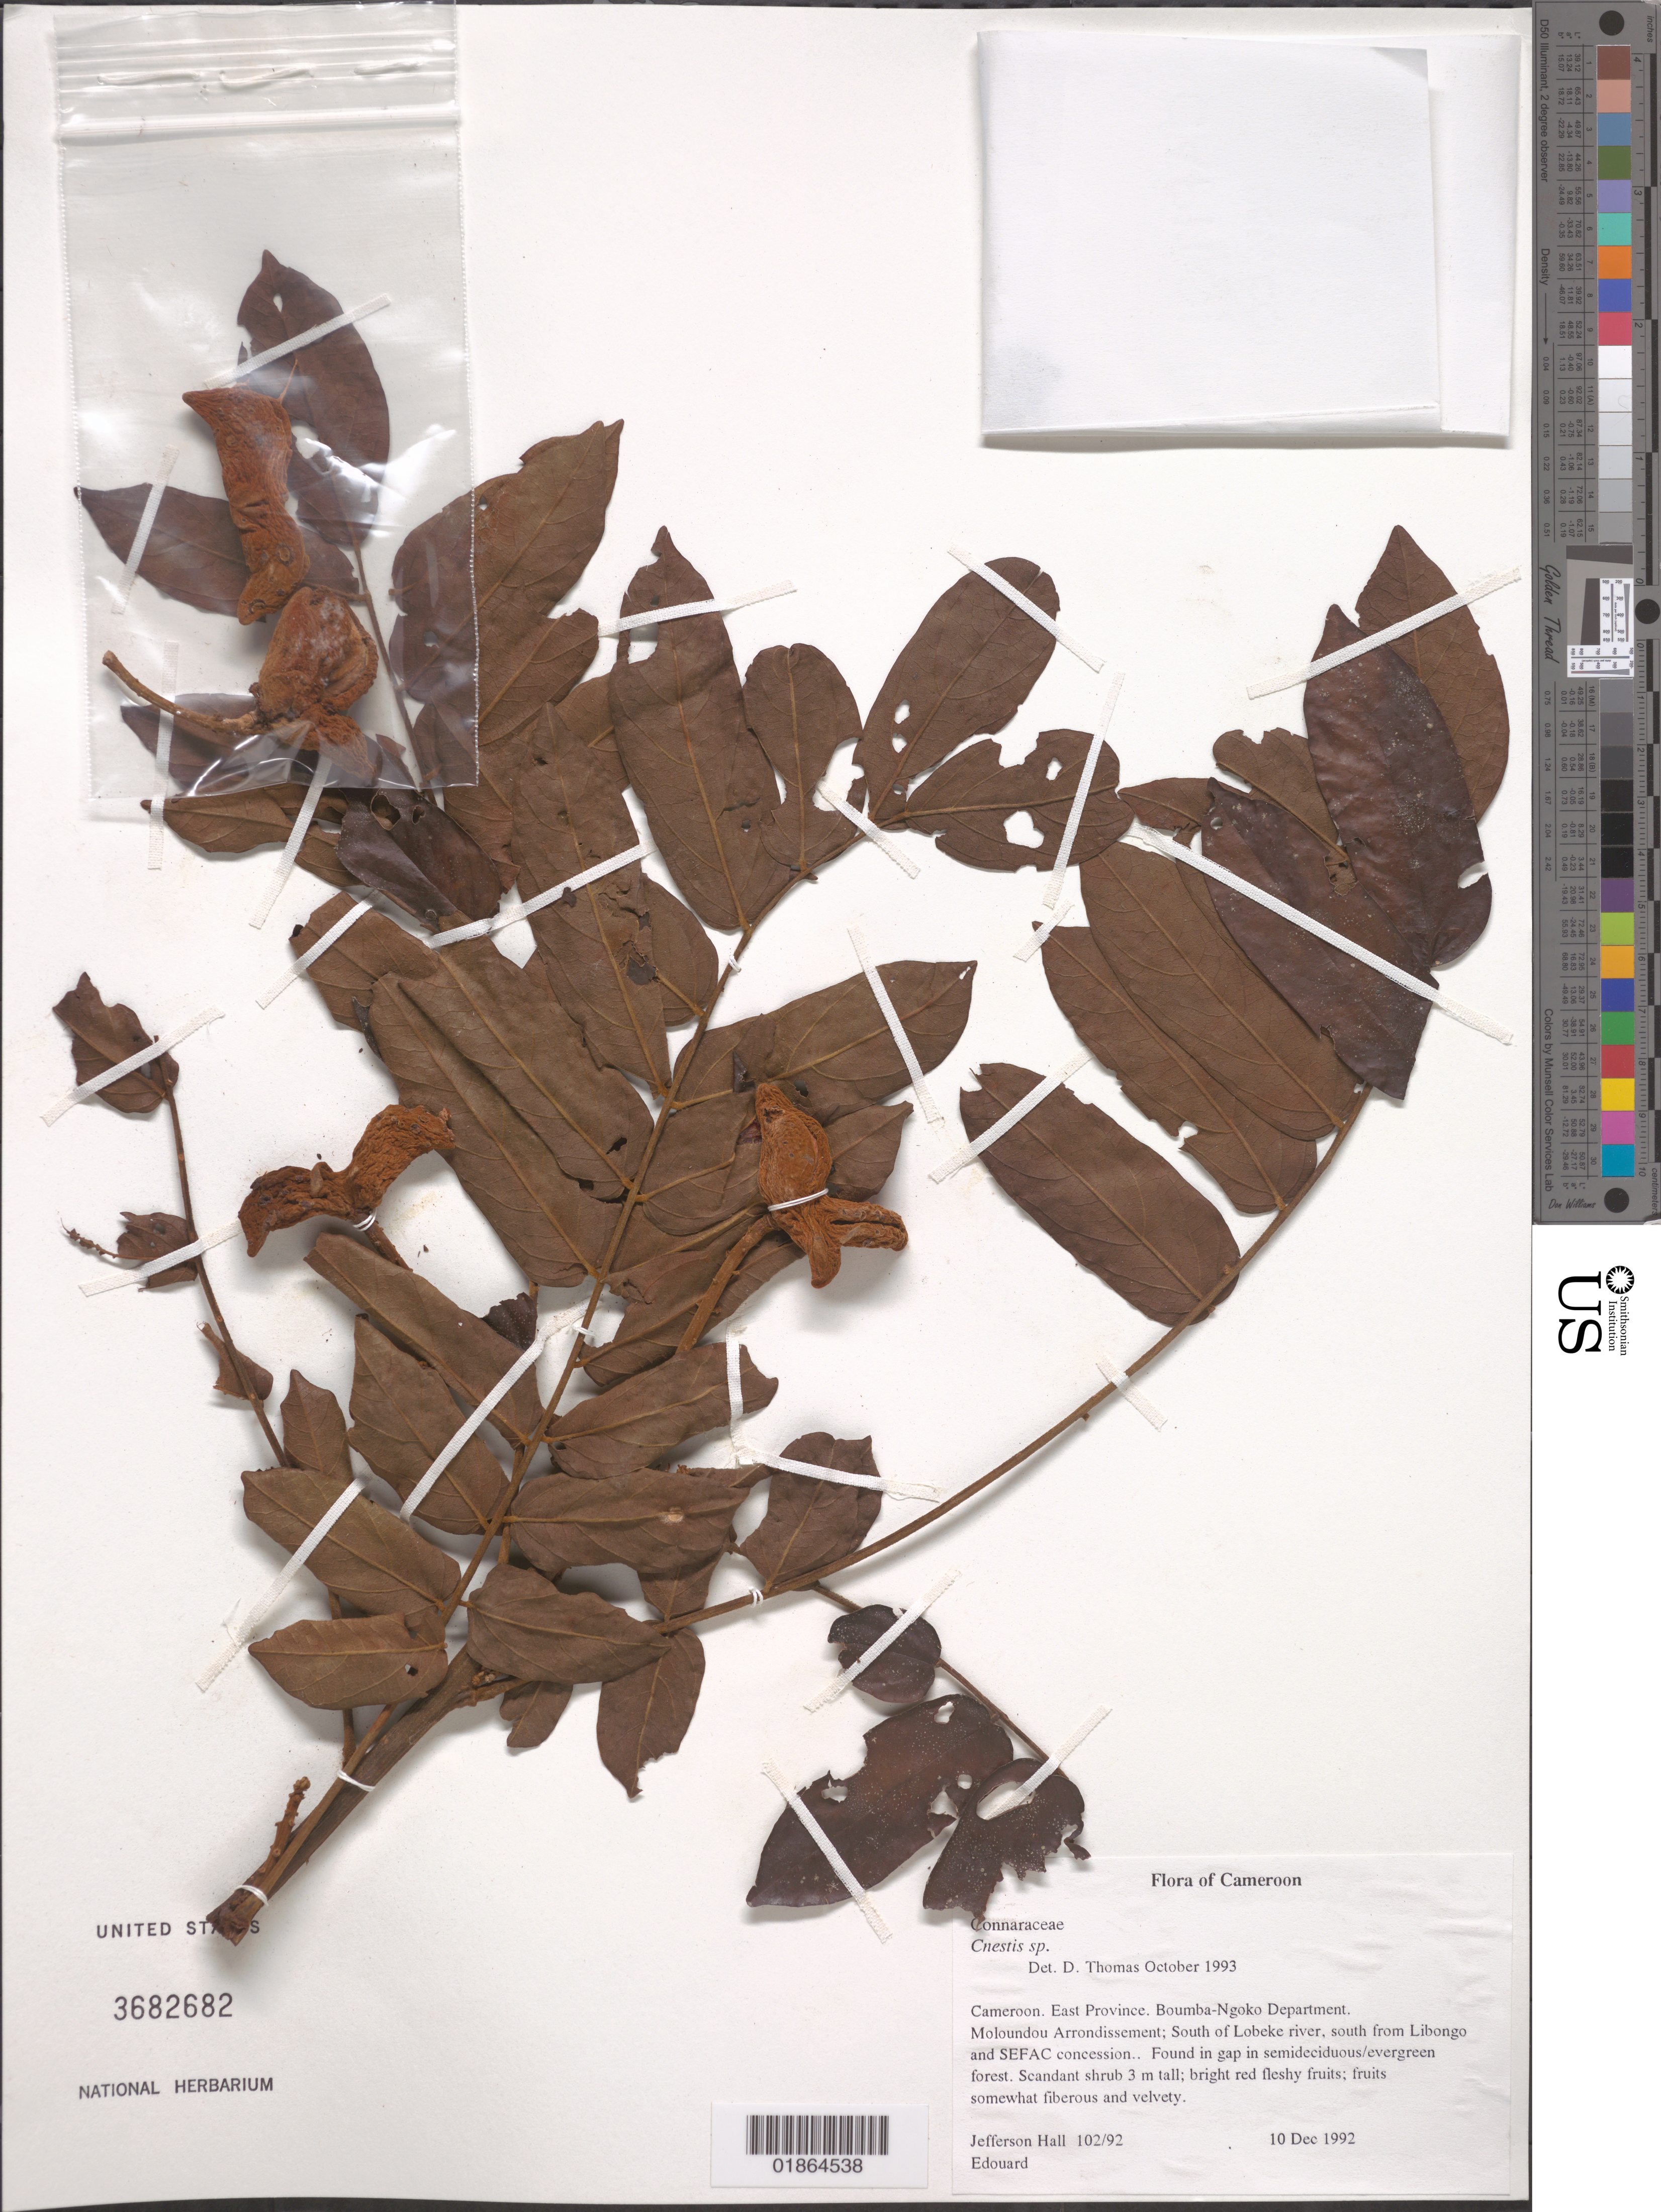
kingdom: Plantae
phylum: Tracheophyta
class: Magnoliopsida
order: Oxalidales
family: Connaraceae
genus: Cnestis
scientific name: Cnestis sp.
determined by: Thomas, D.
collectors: J. Hall & -. Edouard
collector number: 102/92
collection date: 1992-12-10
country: Cameroon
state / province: Est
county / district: Boumba-ngoko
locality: Moloundou Arrondissement; old SFIS logging concession.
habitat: Found in gap in semideciduous/evergreen forest.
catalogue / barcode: US 3682682